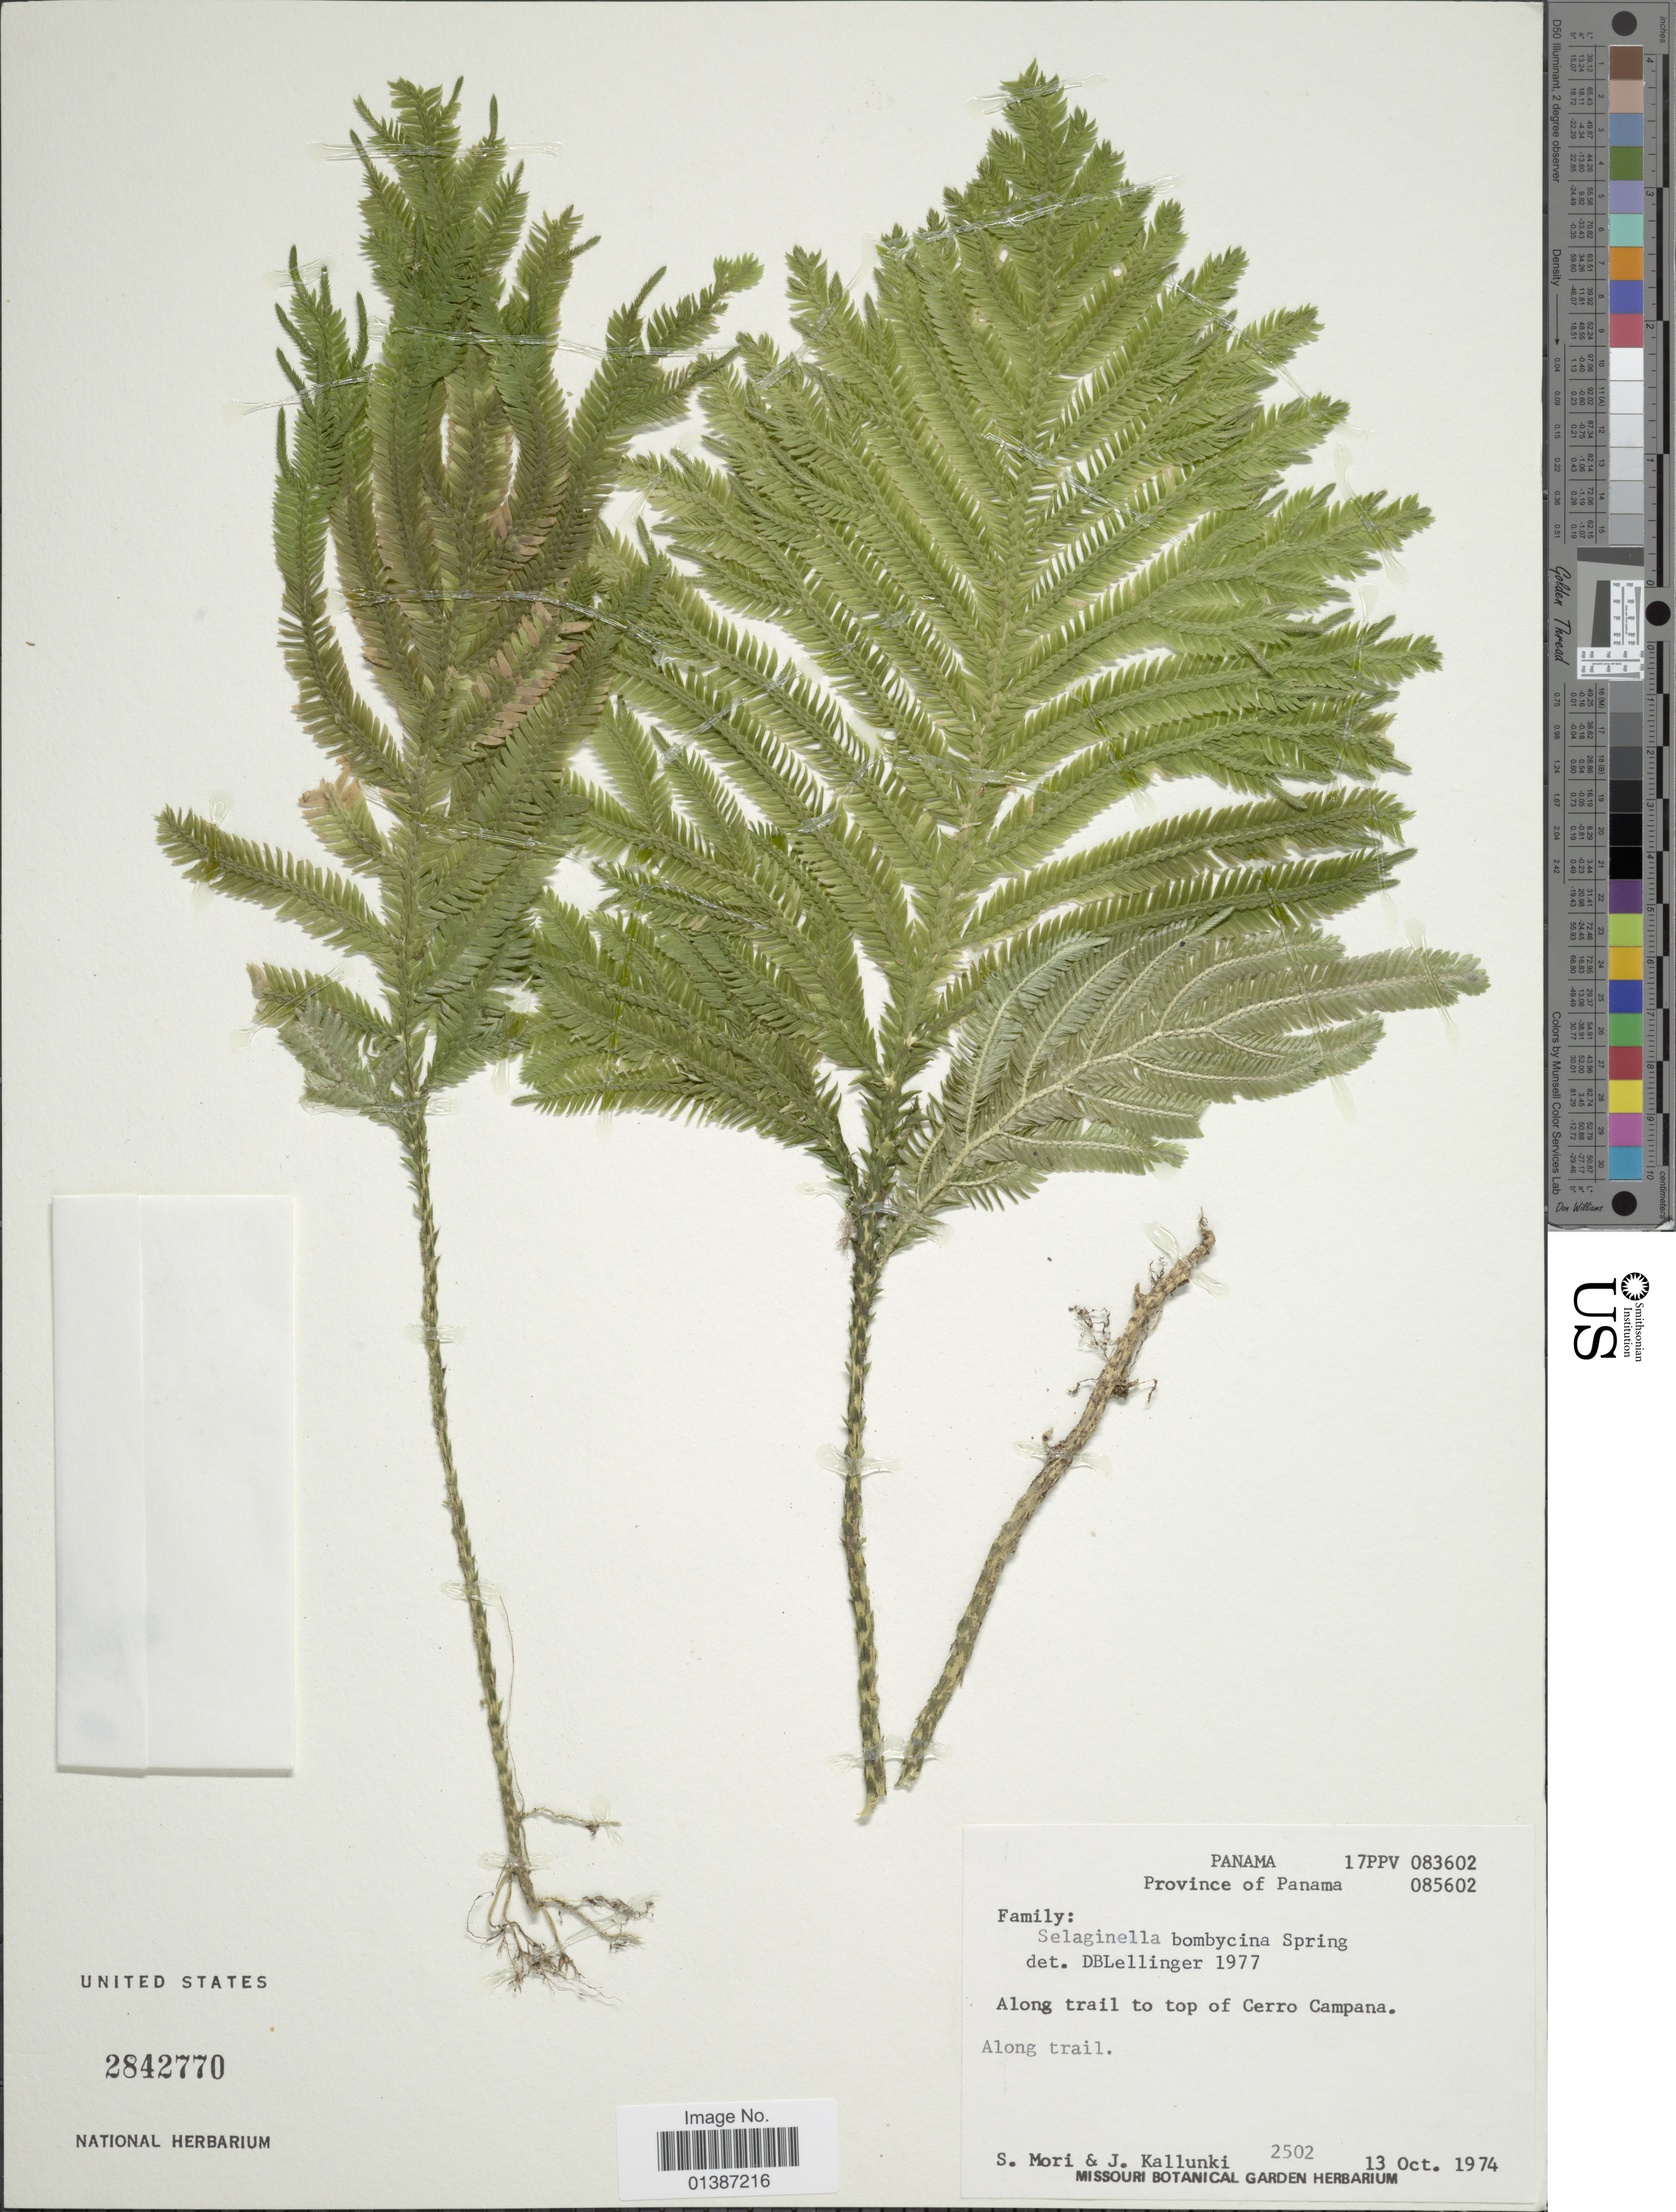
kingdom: Plantae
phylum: Tracheophyta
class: Lycopodiopsida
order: Selaginellales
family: Selaginellaceae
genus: Selaginella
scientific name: Selaginella bombycina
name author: Spring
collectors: S. Mori & J. Kallunki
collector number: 2502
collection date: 1974-10-13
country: Panama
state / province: Panamá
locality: Province of Panama. Along trail to top of Cerro Campana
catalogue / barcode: US 2842770